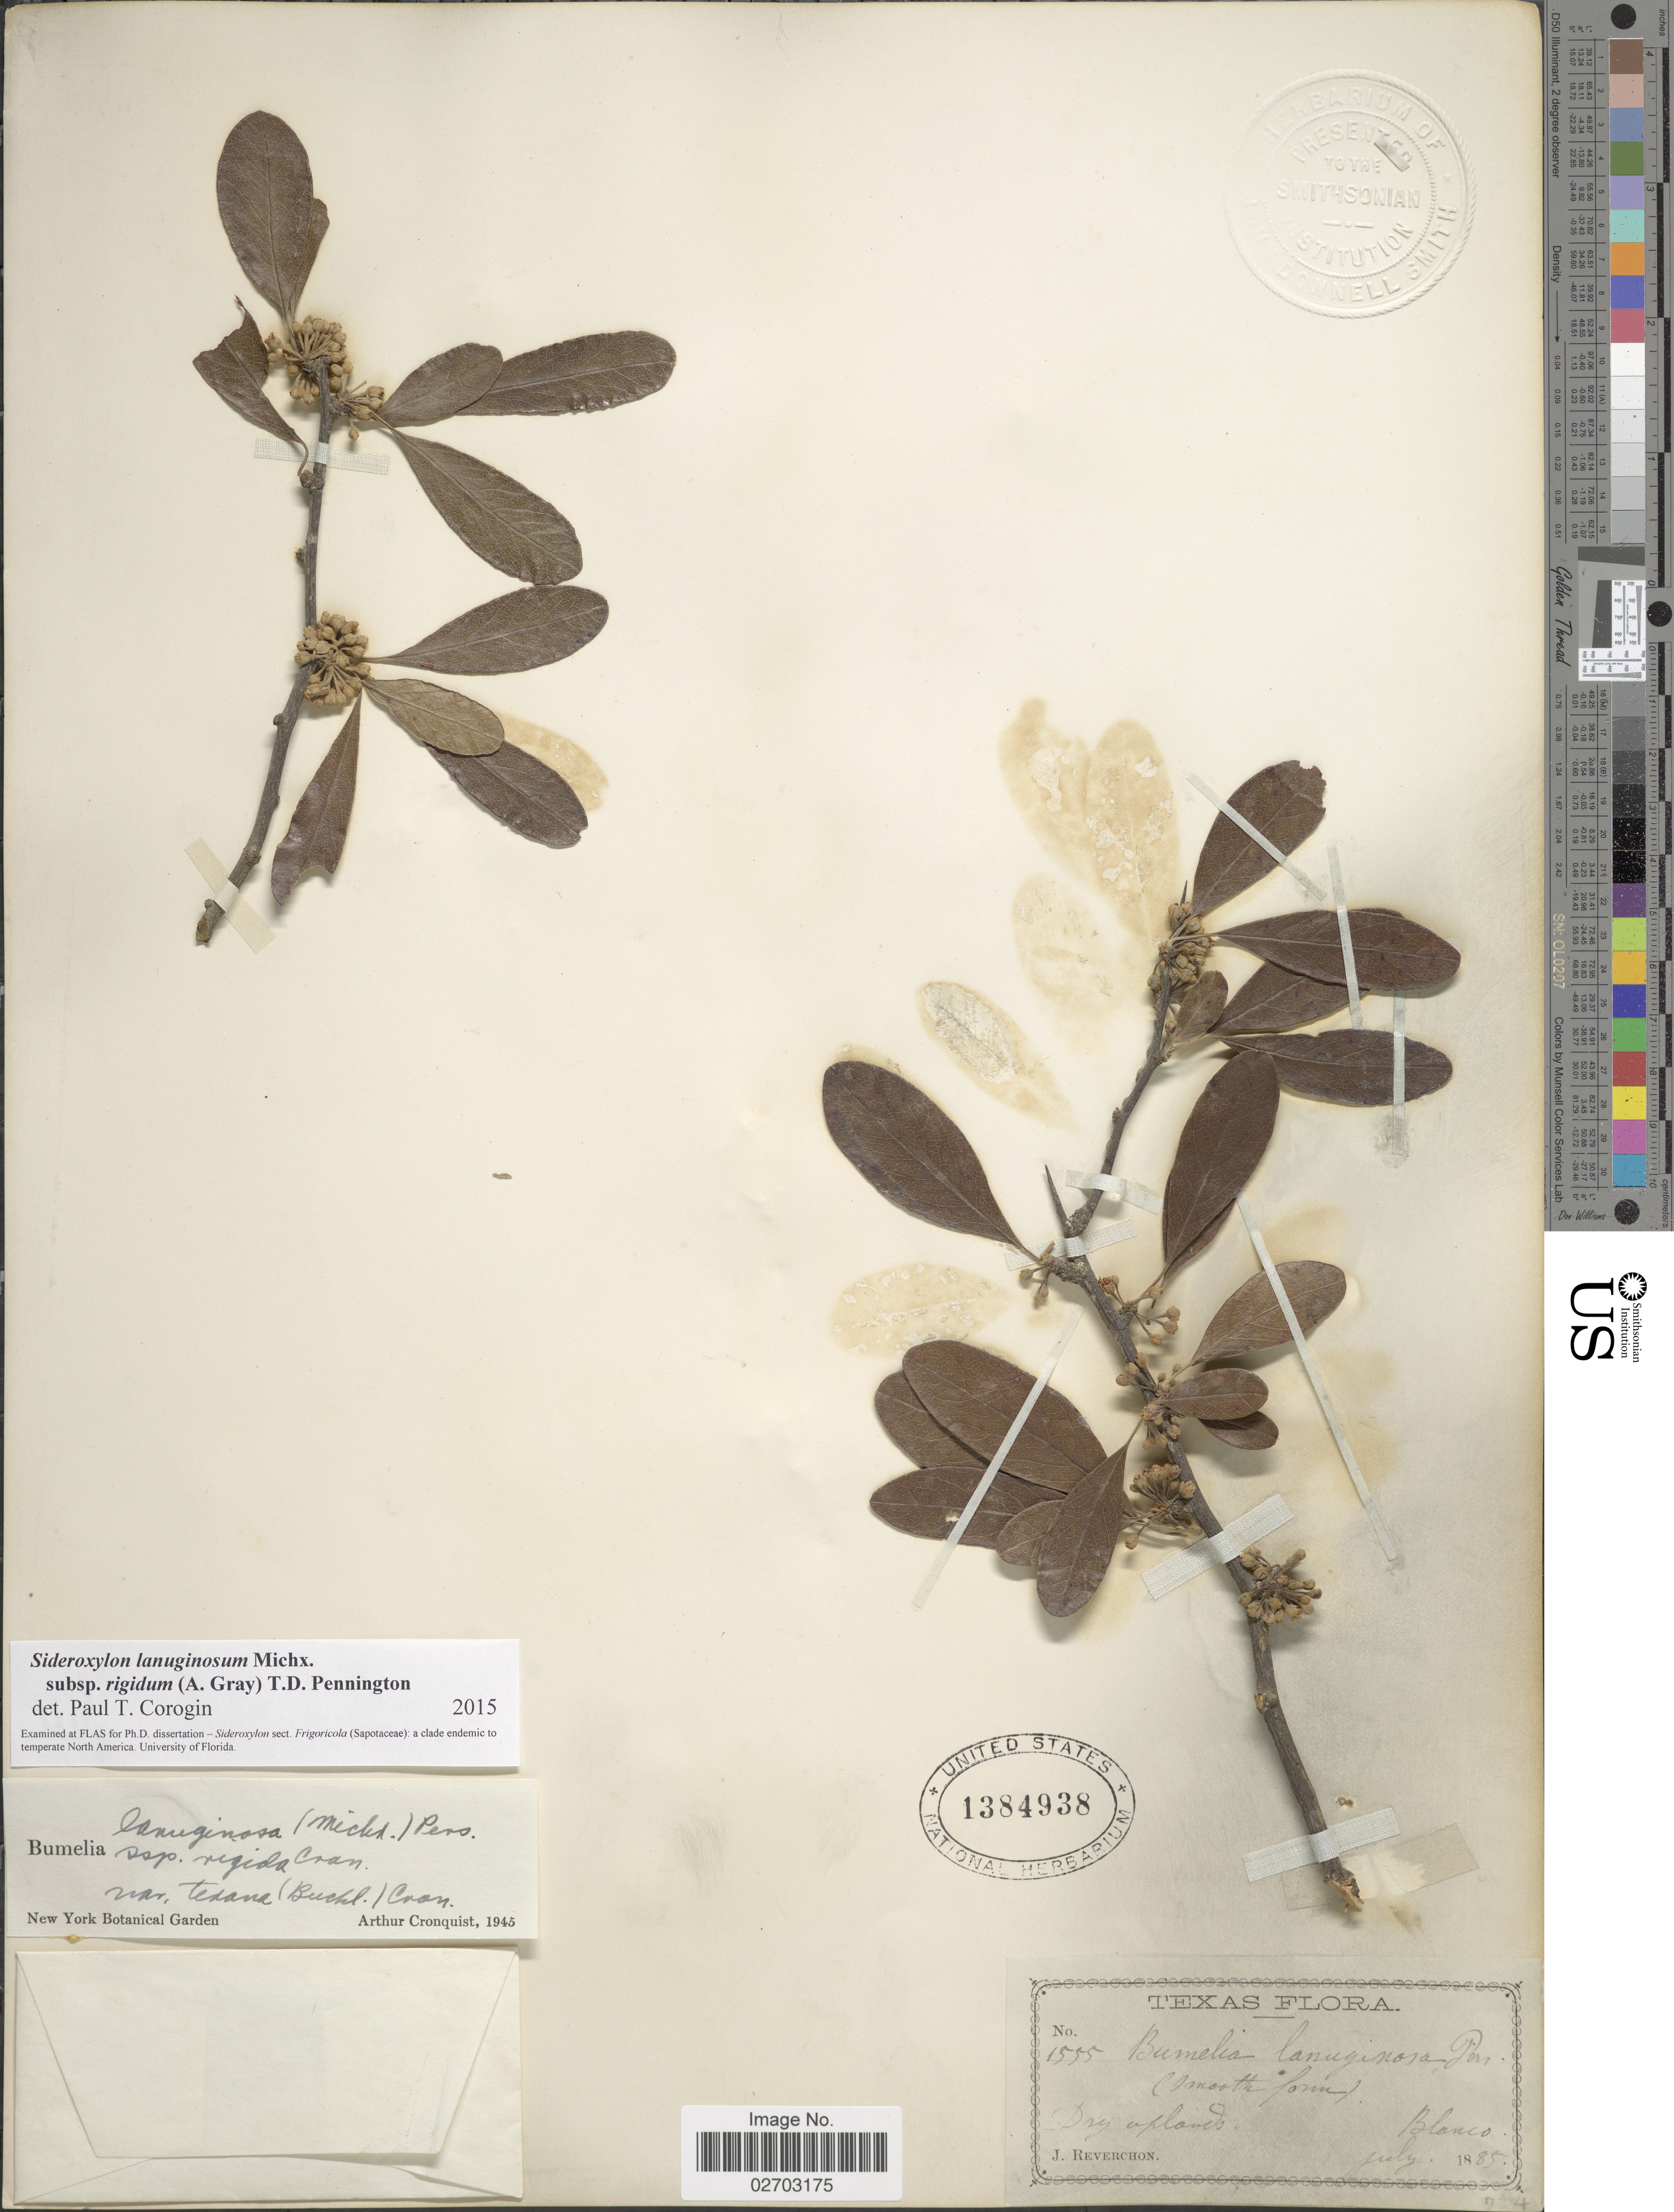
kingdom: Plantae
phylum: Tracheophyta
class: Magnoliopsida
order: Ericales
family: Sapotaceae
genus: Sideroxylon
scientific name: Sideroxylon lanuginosum subsp. rigidum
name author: (A. Gray) T.D. Penn.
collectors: J. Reverchon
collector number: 1555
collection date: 1885-07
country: United States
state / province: Texas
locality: Dry uplands, Blanco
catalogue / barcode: US 1384938